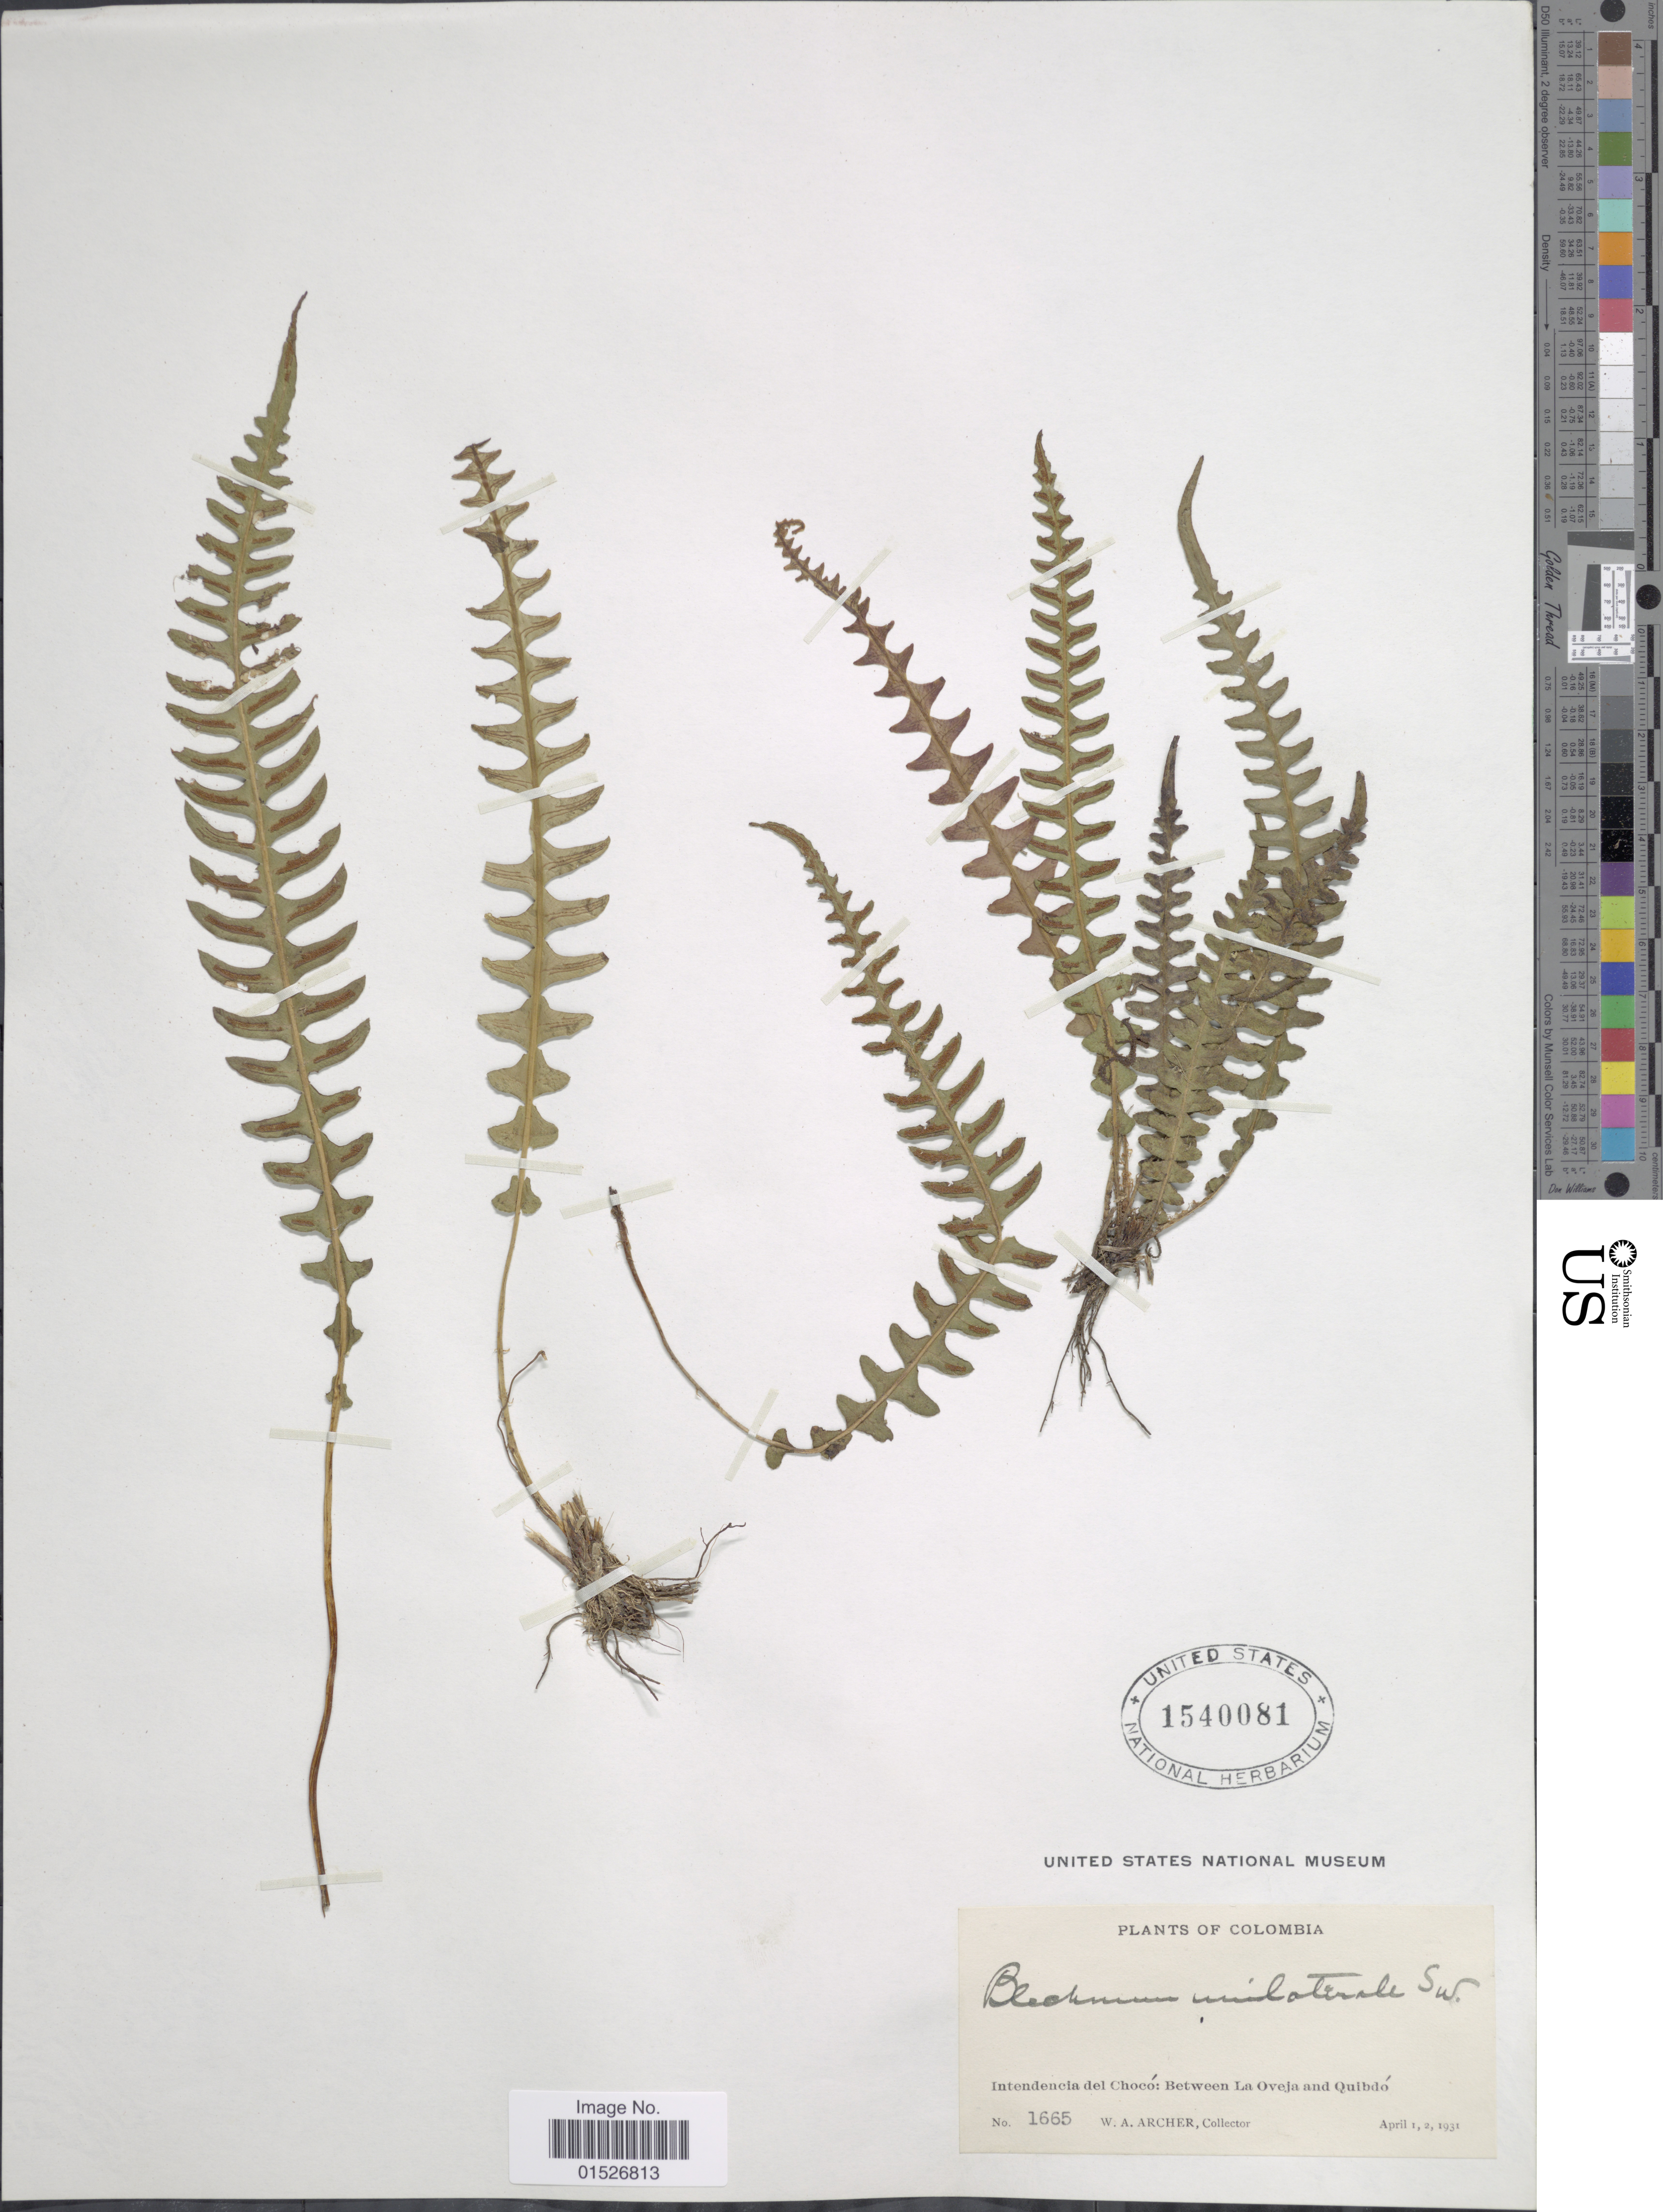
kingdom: Plantae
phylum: Tracheophyta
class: Polypodiopsida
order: Polypodiales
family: Blechnaceae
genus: Blechnum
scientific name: Blechnum polypodioides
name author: Raddi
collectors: W. A. Archer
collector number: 1665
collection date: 1931-04-01/1931-04-02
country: Colombia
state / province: Chocó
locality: Intendencia del Choco: Between La Oveja and Quibdo.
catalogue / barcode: US 1540081